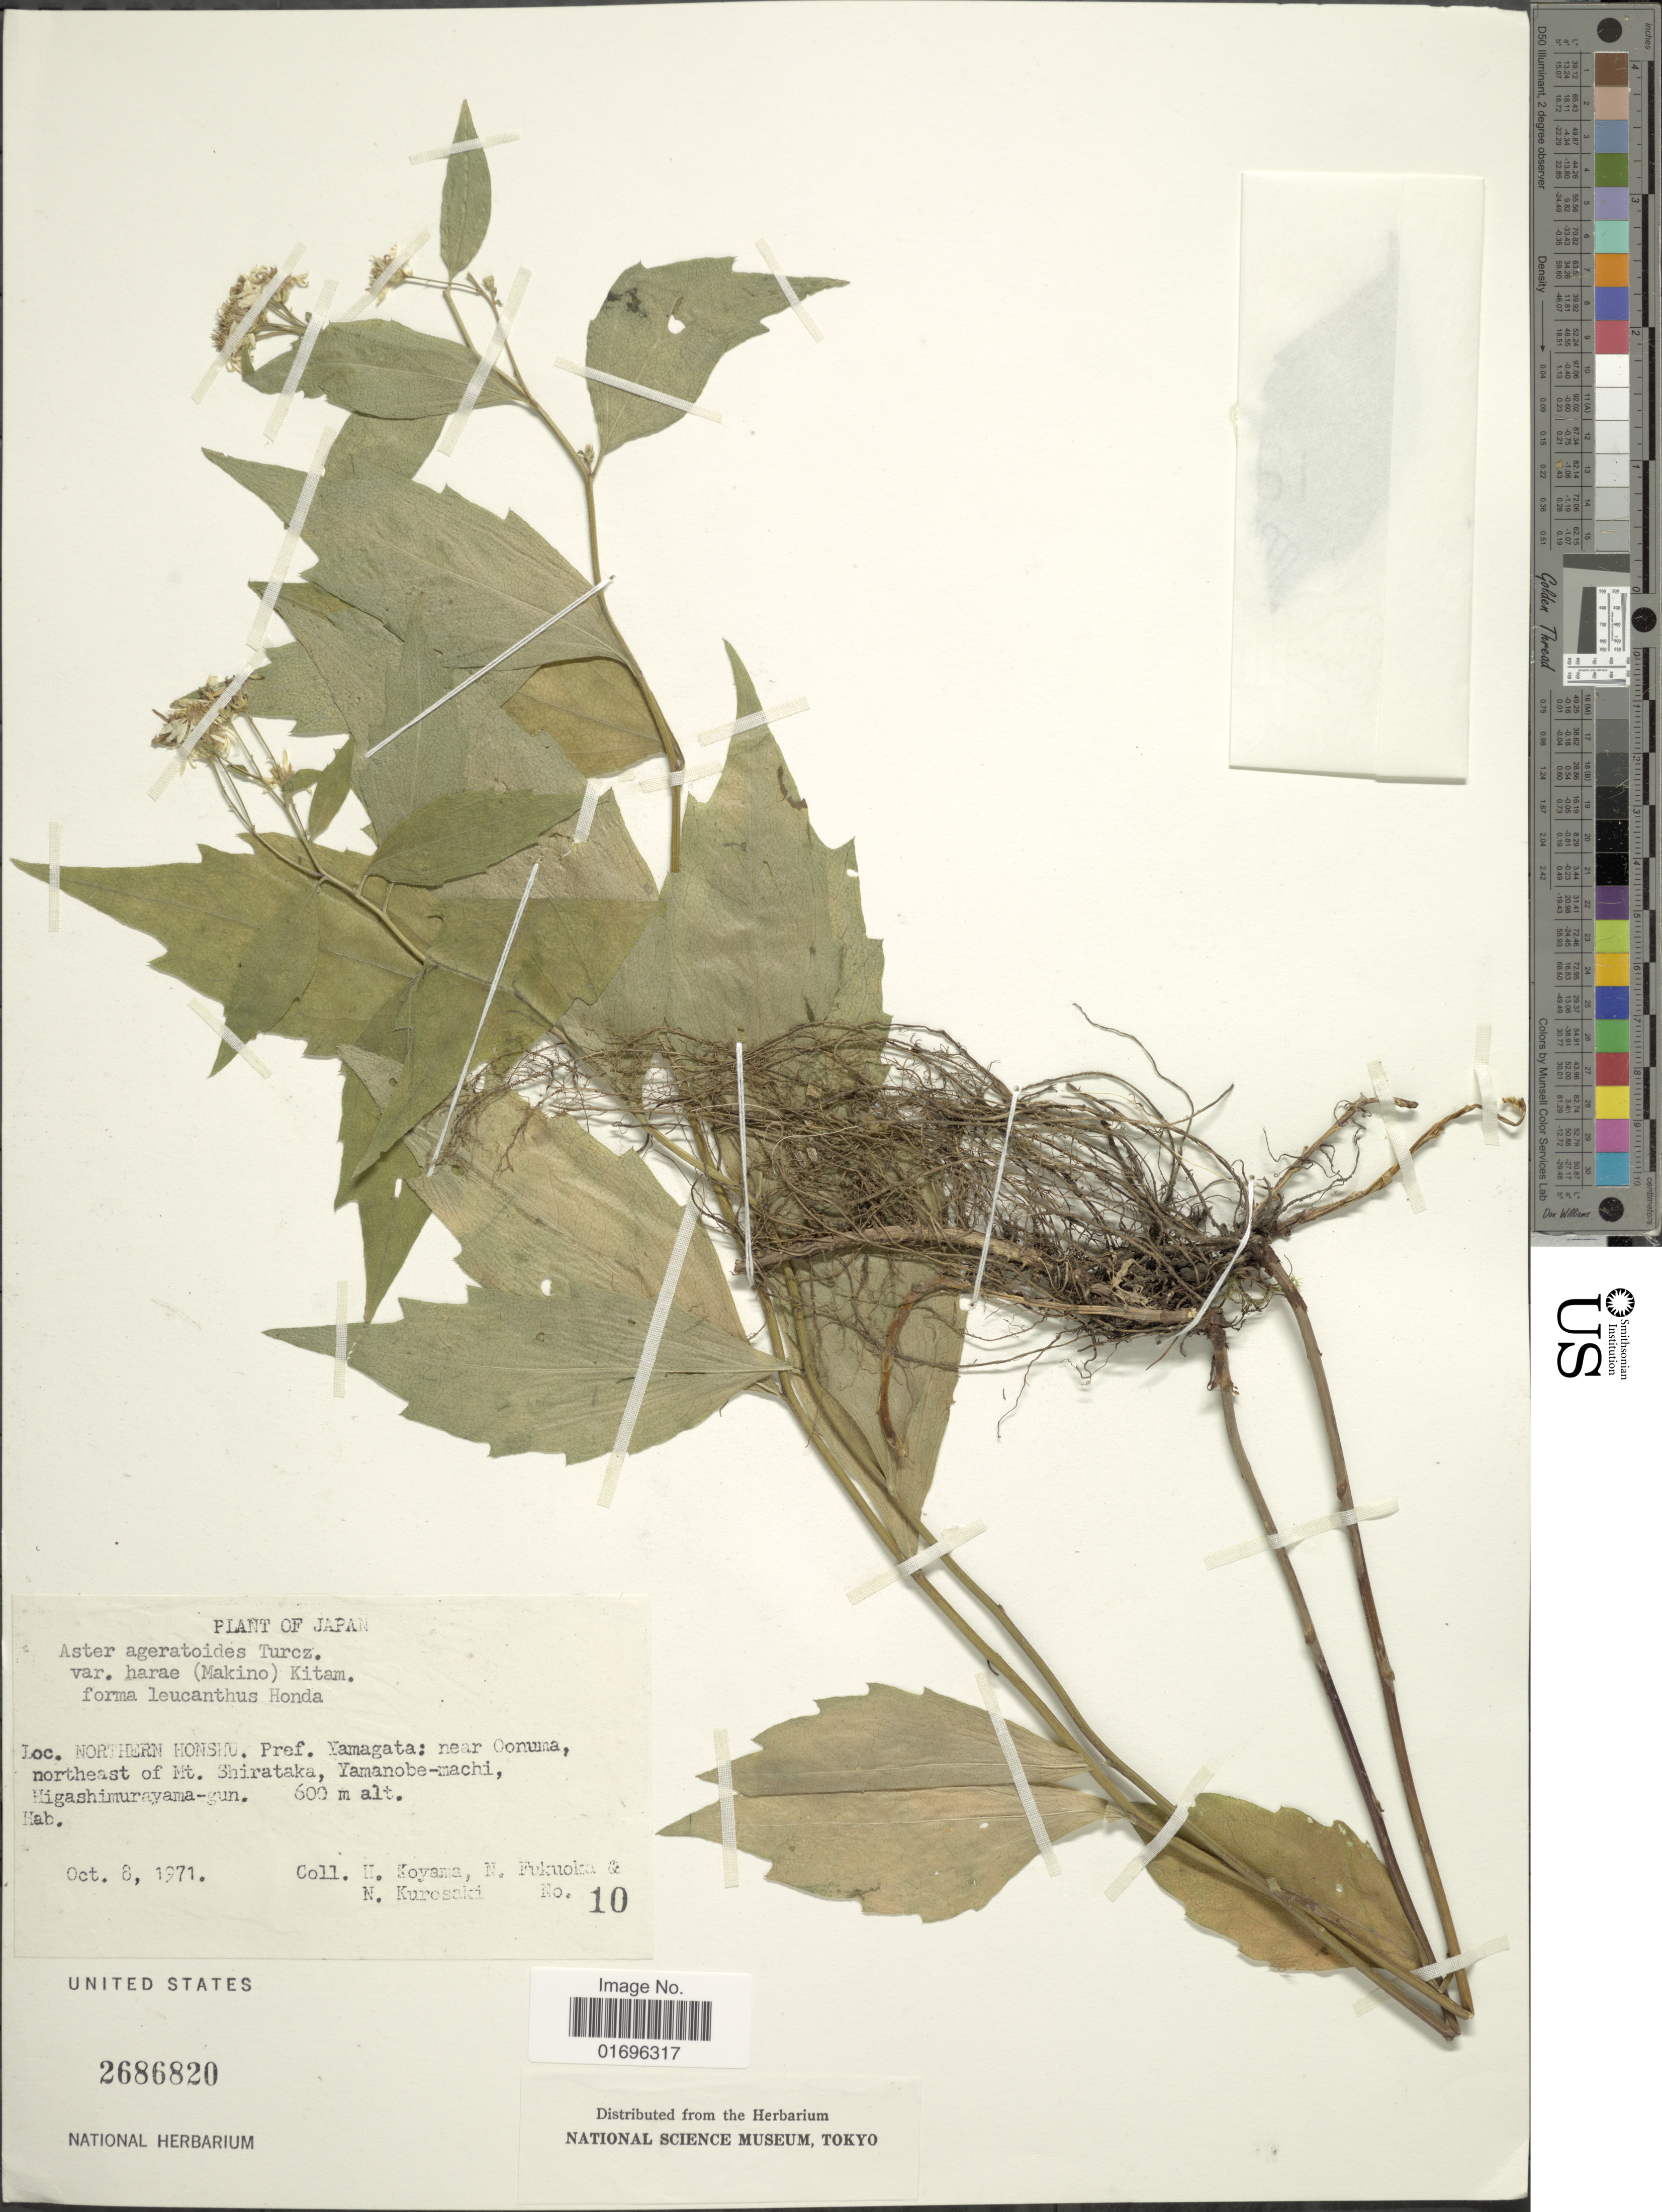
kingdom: Plantae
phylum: Tracheophyta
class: Magnoliopsida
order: Asterales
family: Asteraceae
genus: Aster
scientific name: Aster ageratoides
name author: Turcz.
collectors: H. Koyama, N. Fukuoka & N. Kurosaki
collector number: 10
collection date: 1971-10-08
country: Japan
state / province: Yamagata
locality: Northern Honshu. Pref. Yamagata: near Oonuma, northeast of Mt. Shirataka, Yamanobe-machi, Higashimurayama-gun.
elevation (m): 600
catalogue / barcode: US 2686820